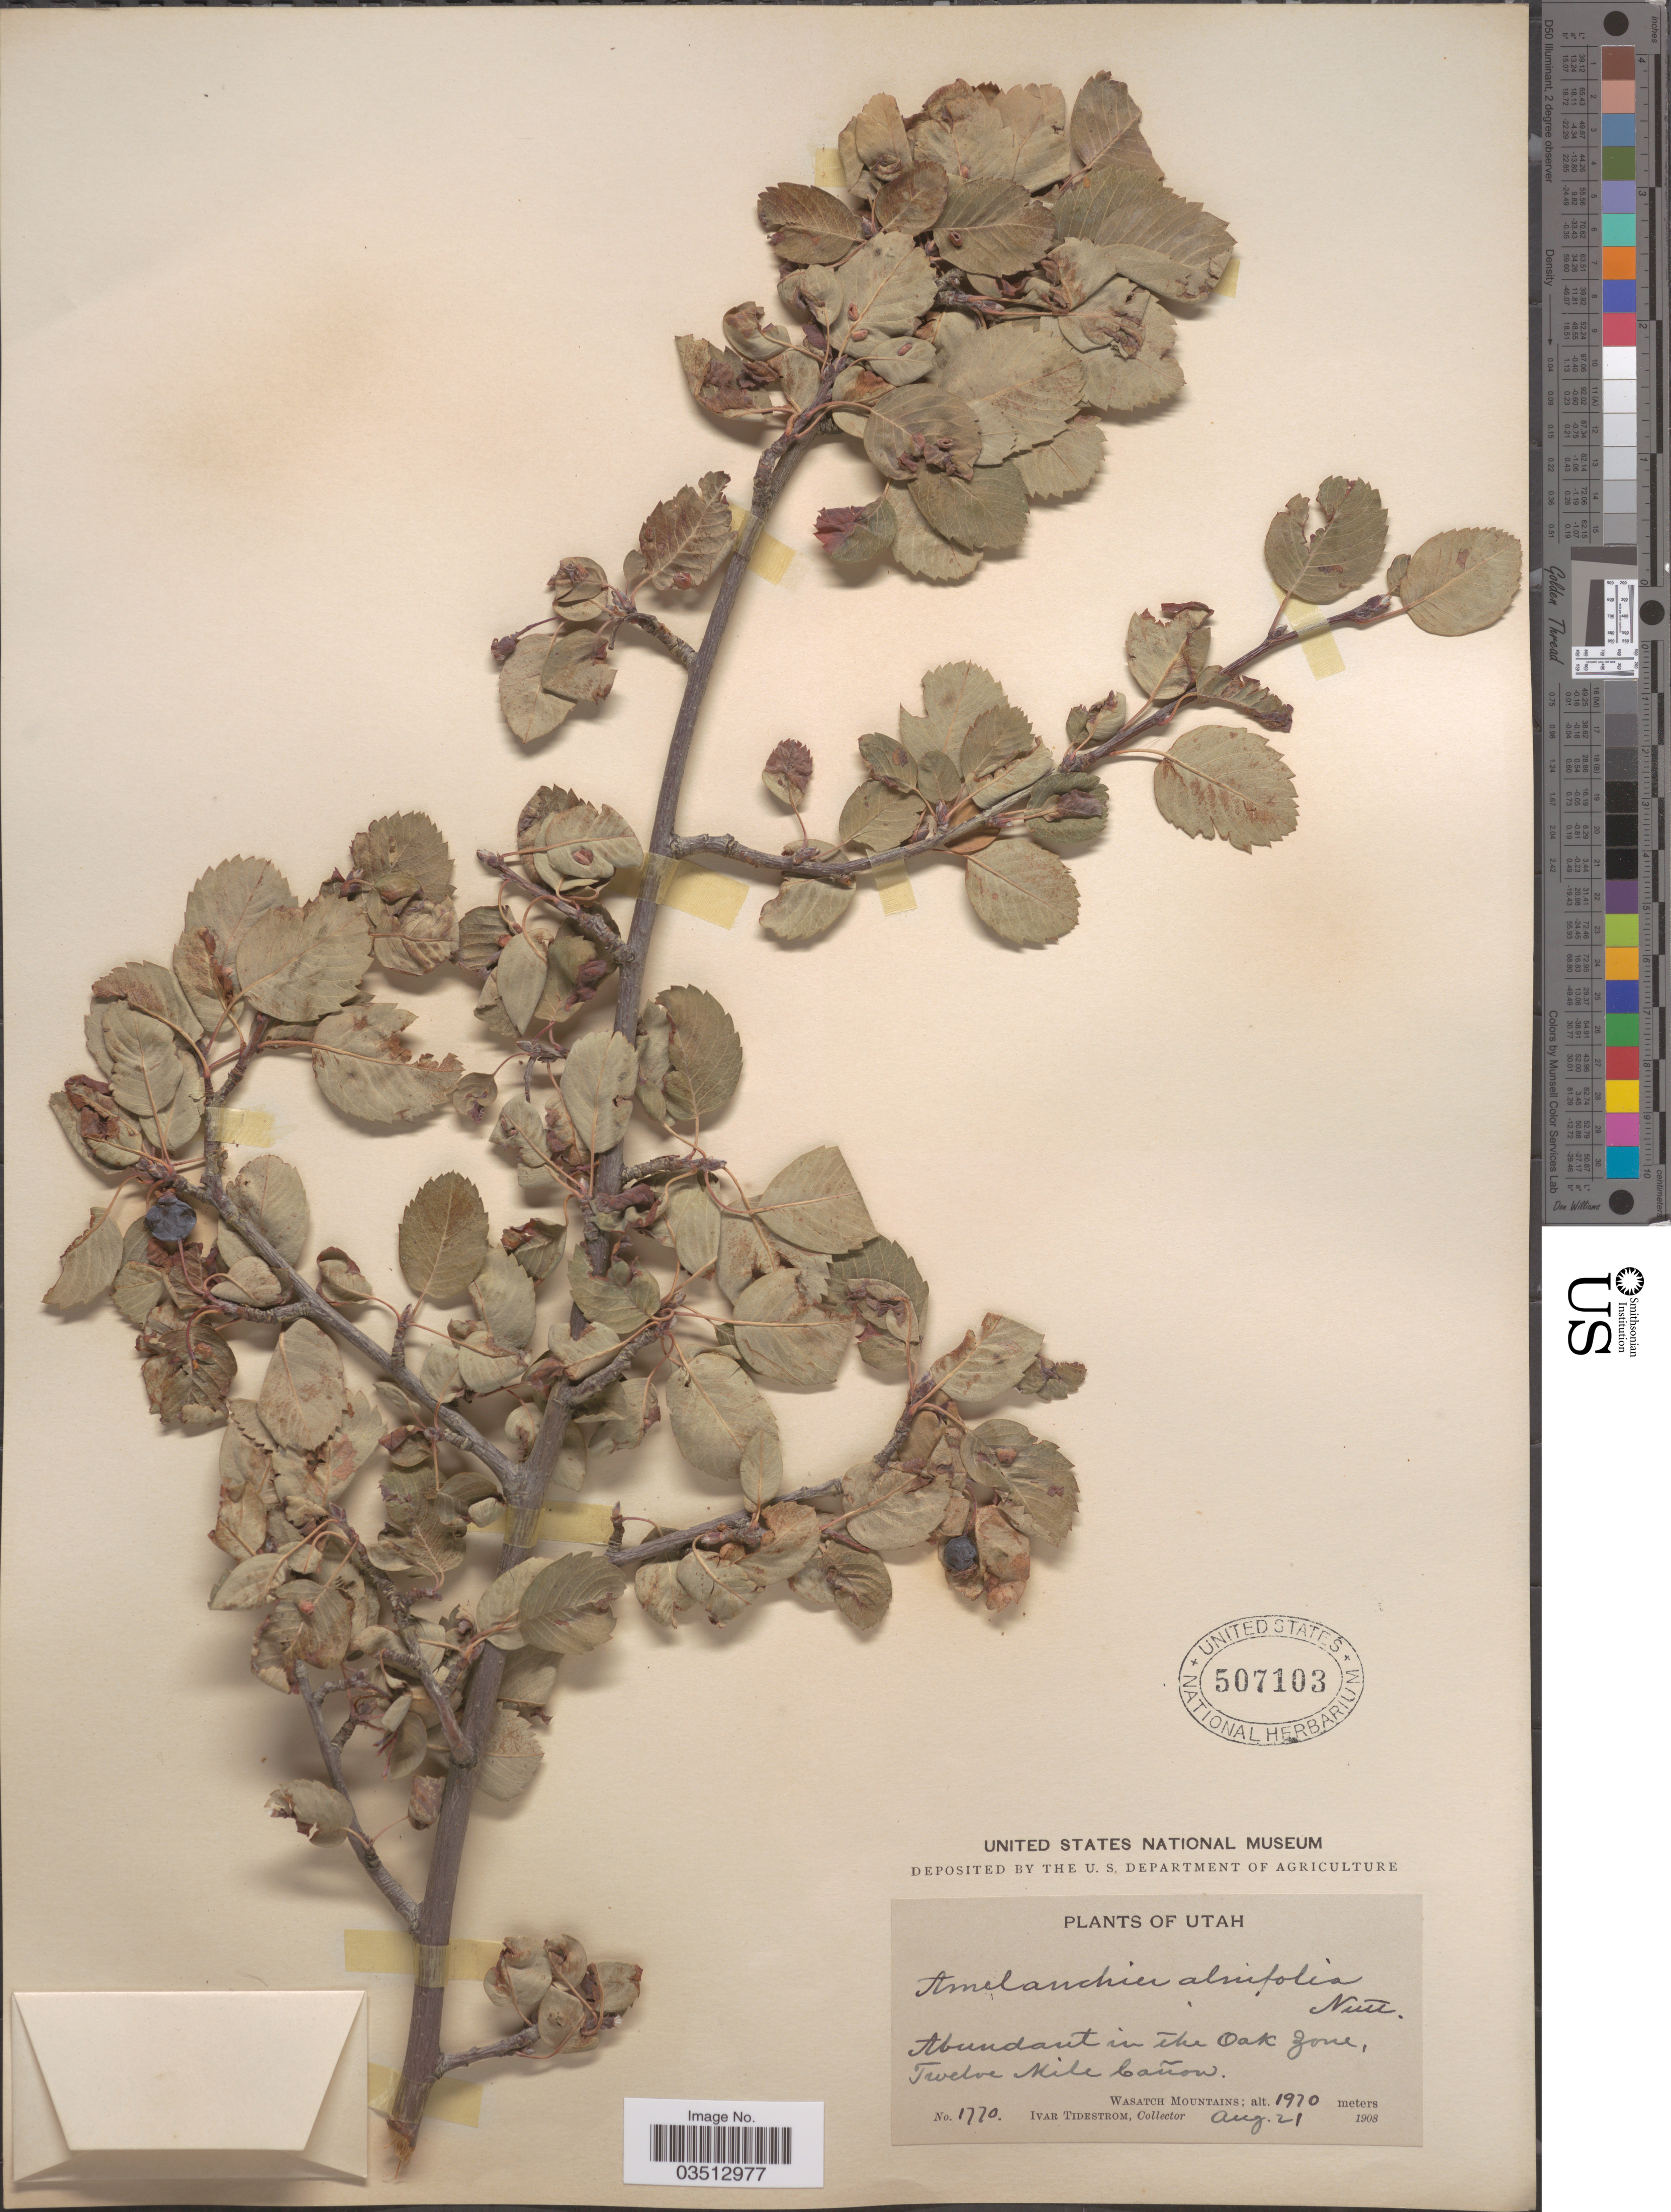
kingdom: Plantae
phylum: Tracheophyta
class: Magnoliopsida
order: Rosales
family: Rosaceae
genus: Amelanchier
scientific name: Amelanchier sp.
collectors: I. F. Tidestrom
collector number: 1770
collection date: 1908-08-21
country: United States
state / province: Utah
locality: Oak Zone, Twelve Mile Cañon. Wasatch Mountains.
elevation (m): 1970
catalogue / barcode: US 507103